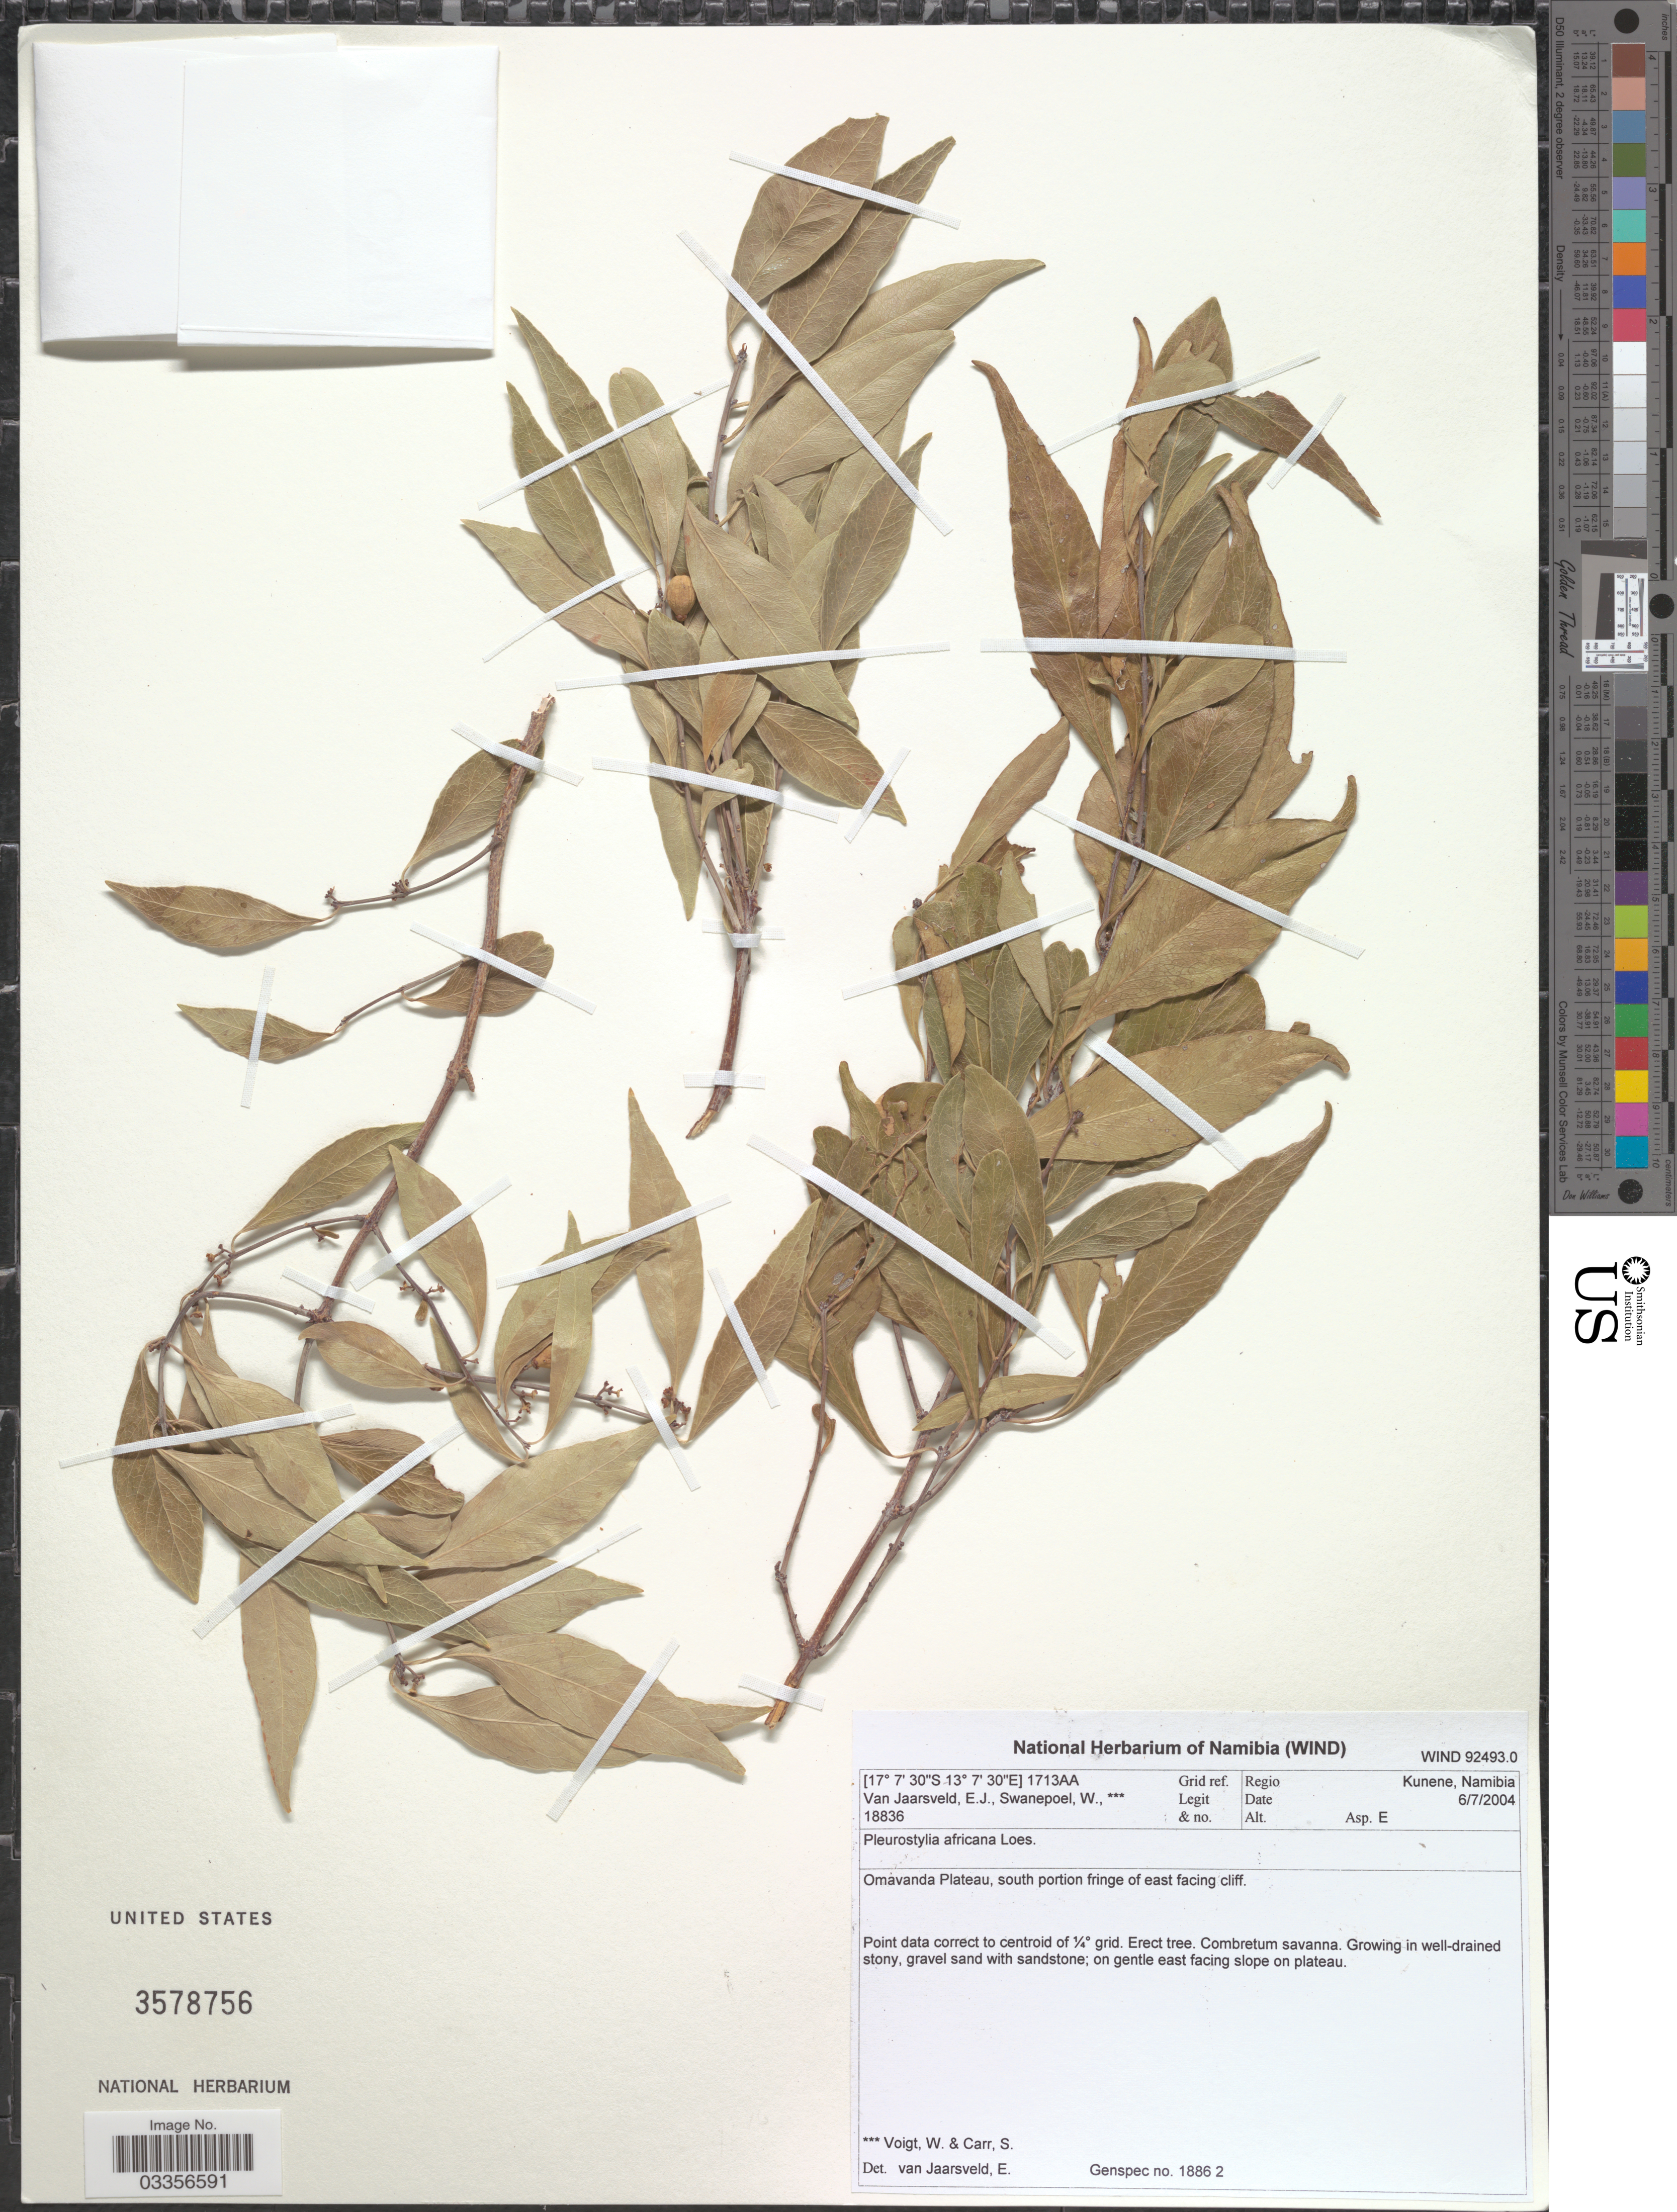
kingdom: Plantae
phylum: Tracheophyta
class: Magnoliopsida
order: Celastrales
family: Celastraceae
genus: Pleurostylia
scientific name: Pleurostylia africana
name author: Loes.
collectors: E. van Jaarsveld, W. Swanepoel, W. Voigt & S. Carr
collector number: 18836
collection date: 2004-07-06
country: Namibia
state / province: Kunene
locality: Grid Ref. 1713AA, Regio Kunene, Naminia, Omavanda Plateau, south portion fringe of east facing cliff.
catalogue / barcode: US 3578756